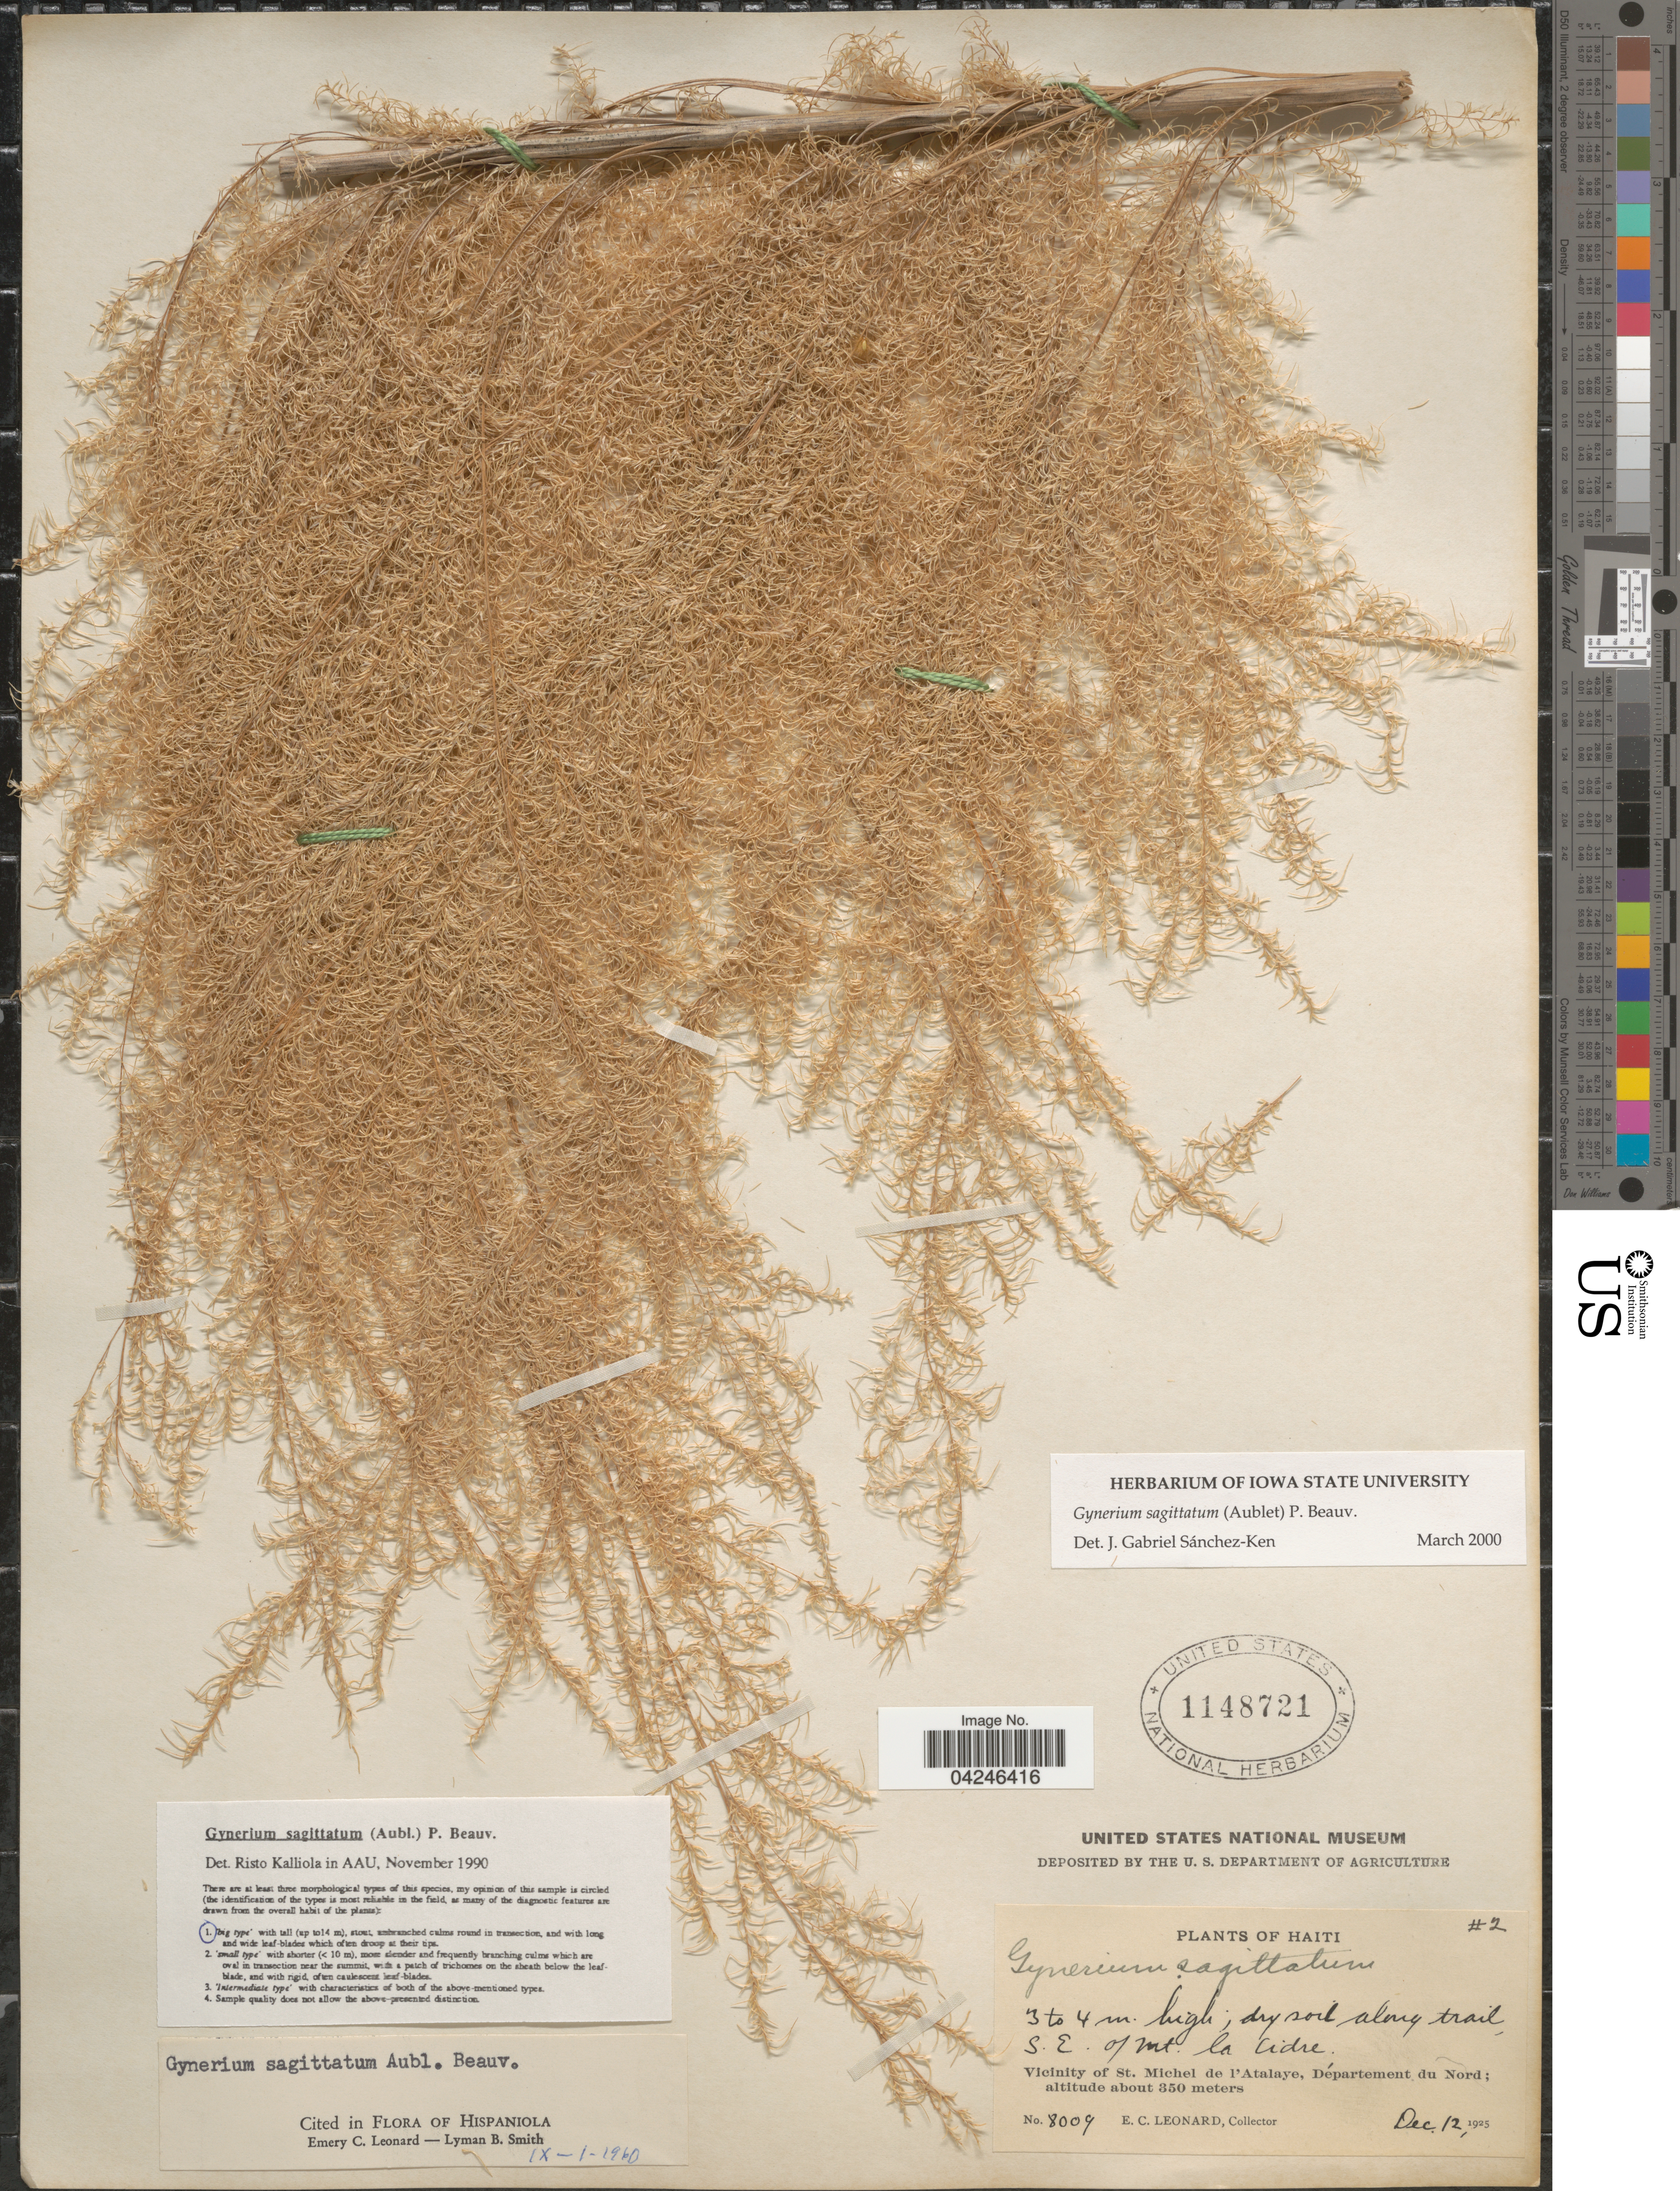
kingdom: Plantae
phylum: Tracheophyta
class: Liliopsida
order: Poales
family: Poaceae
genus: Gynerium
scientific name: Gynerium sagittatum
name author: (Aubl.) P. Beauv.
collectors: E. C. Leonard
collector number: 8009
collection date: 1925-12-12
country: Haiti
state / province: Nord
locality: Dry soil along trail, S. E. of Mt. la Cidre. Vicinity of St. Michel de l' Atalaye, Département du Nord.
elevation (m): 350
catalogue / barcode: US 1148721